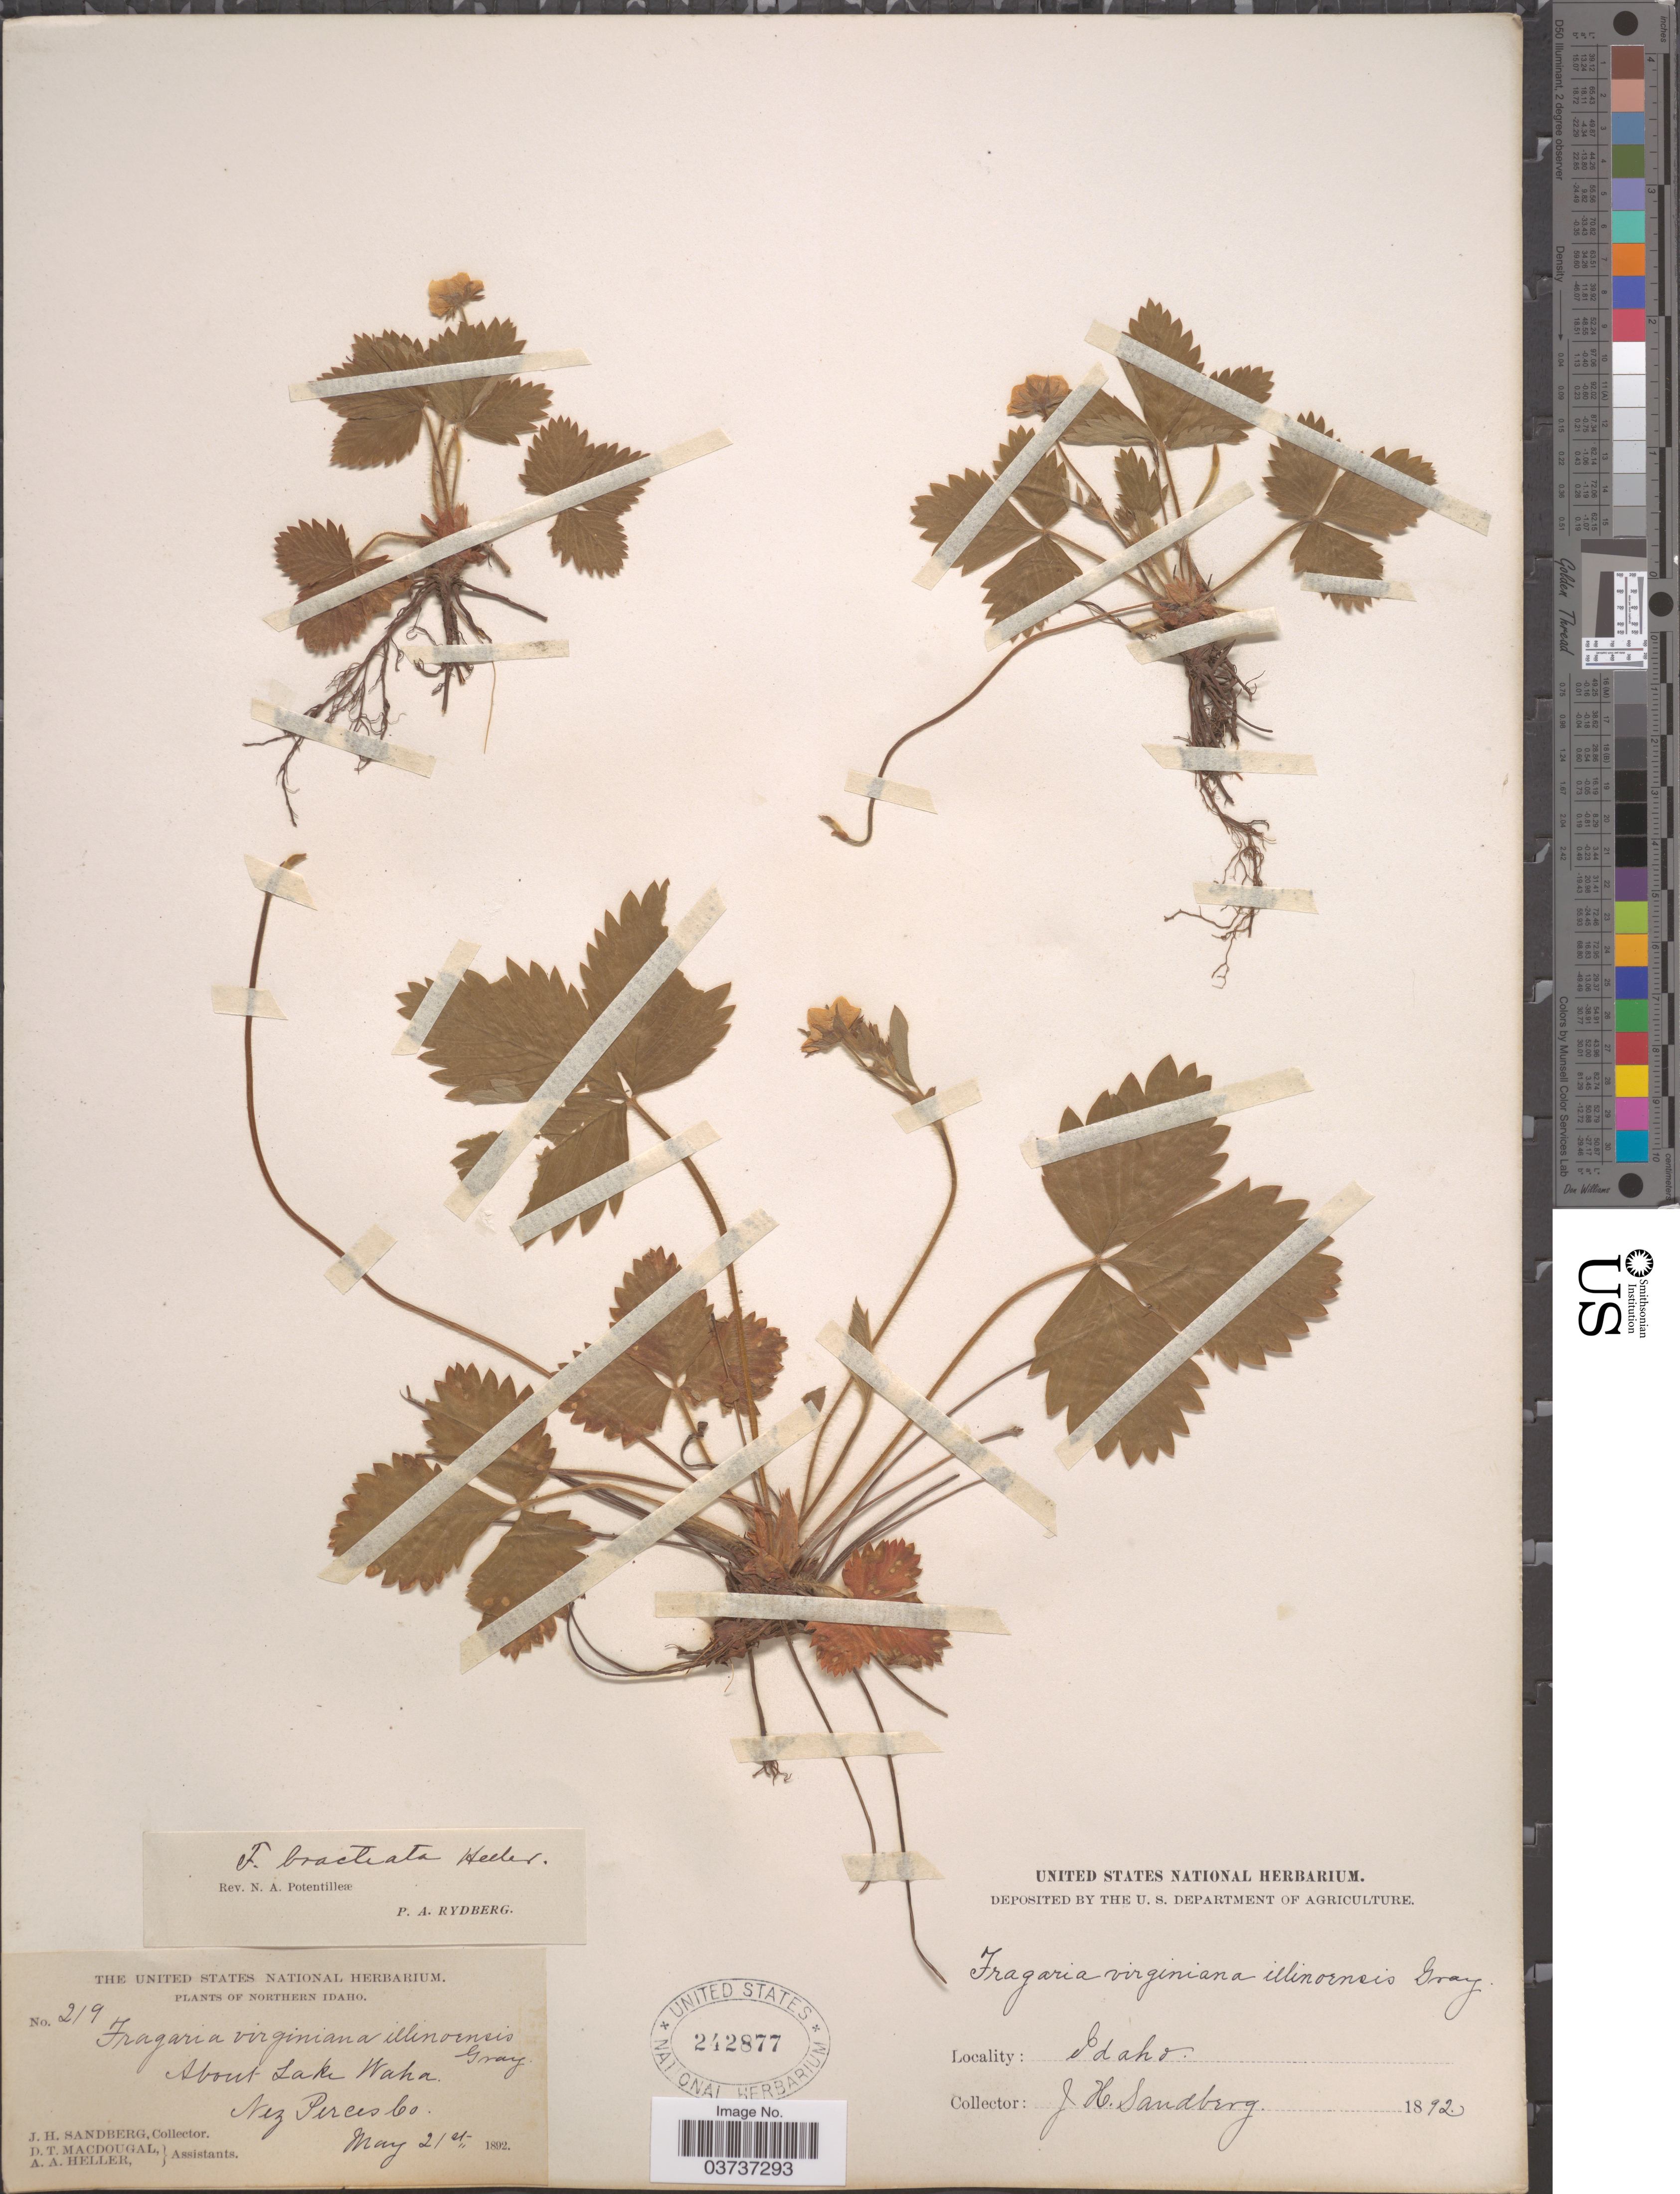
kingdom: Plantae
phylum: Tracheophyta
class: Magnoliopsida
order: Rosales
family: Rosaceae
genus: Fragaria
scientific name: Fragaria vesca subsp. bracteata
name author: L.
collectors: J. H. Sandberg, D. T. MacDougal & A. A. Heller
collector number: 219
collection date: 1892-05-21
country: United States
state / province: Idaho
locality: Northern Idaho. About Lake Waha. Nez Perces Co.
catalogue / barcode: US 242877